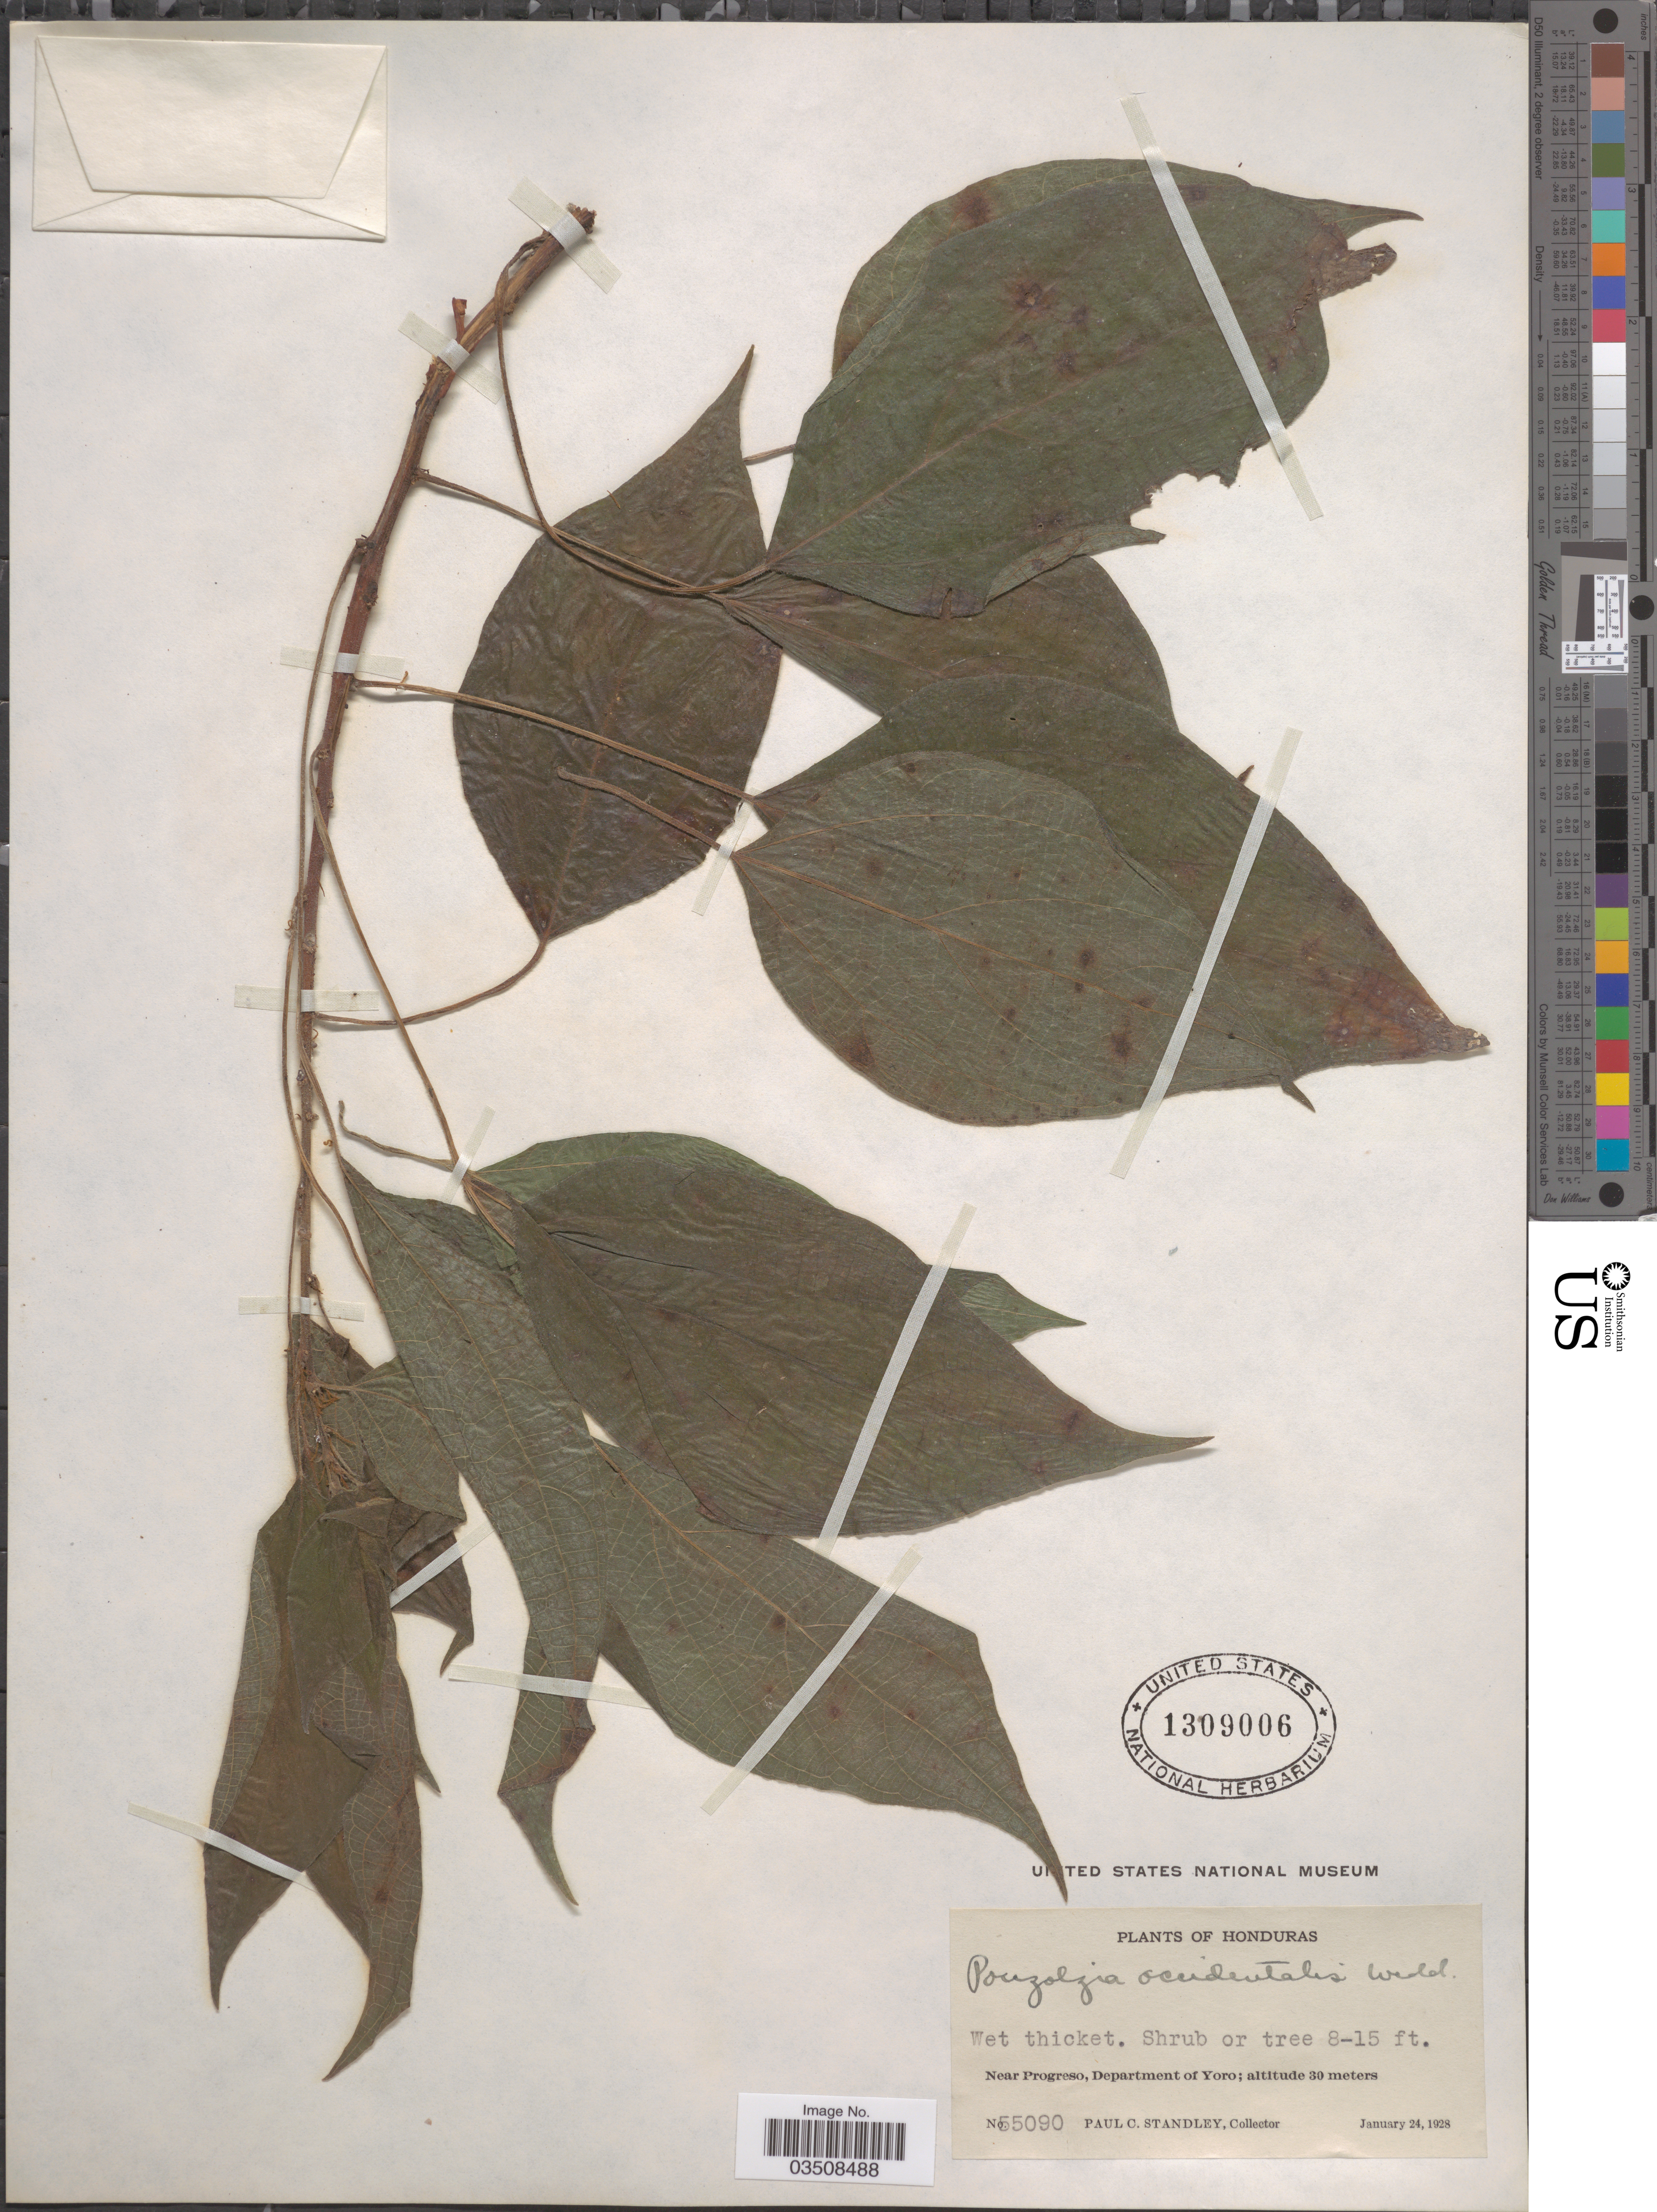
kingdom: Plantae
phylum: Tracheophyta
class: Magnoliopsida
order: Rosales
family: Urticaceae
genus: Pouzolzia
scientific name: Pouzolzia occidentalis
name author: (Liebm.) Wedd.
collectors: P. C. Standley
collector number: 55090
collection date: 1928-01-24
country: Honduras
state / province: Yoro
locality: Near Progreso, Department of Yoro.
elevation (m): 30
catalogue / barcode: US 1309006